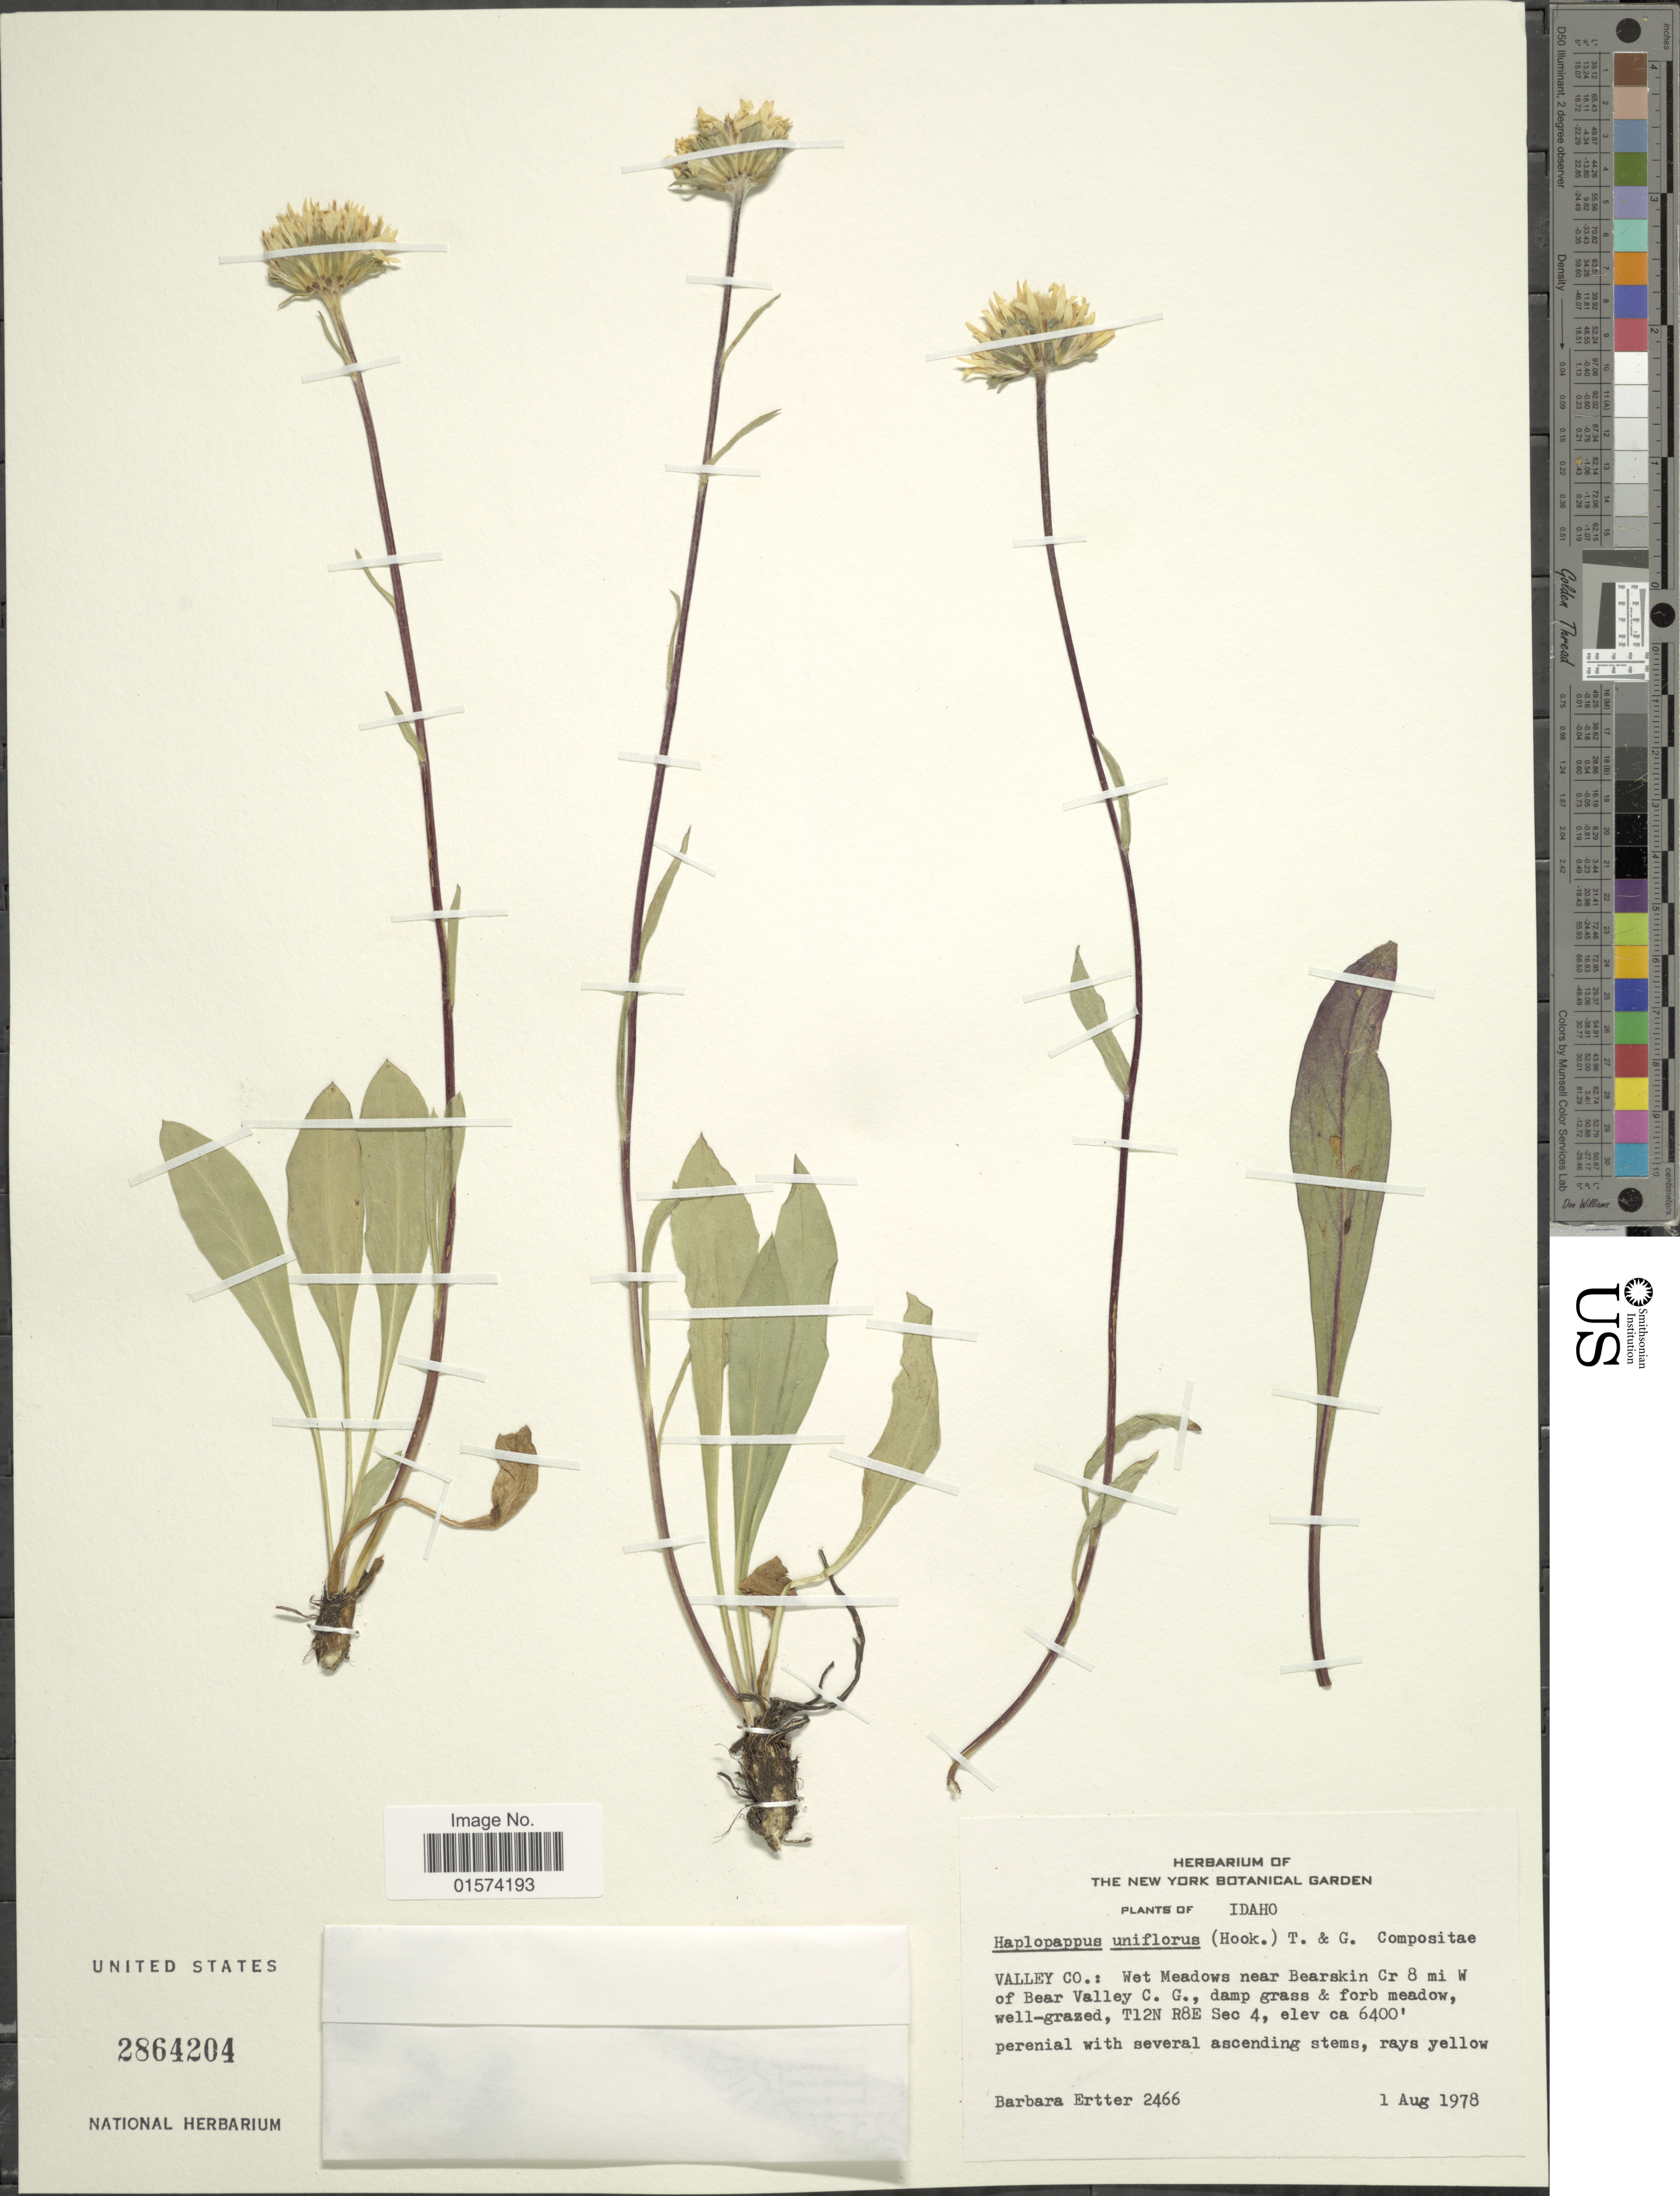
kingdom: Plantae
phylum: Tracheophyta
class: Magnoliopsida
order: Asterales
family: Asteraceae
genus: Pyrrocoma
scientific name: Pyrrocoma uniflora var. uniflora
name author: (Hook.) Greene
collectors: B. Ertter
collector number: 2466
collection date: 1978-08-01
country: United States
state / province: Idaho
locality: Valley Co.: wet meadow near Bearskin Cr 8 mi W of Bear Valley C. G., damp grass & forb meadow, well-grazedm T12N R8E Sec 4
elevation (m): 1951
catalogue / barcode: US 2864204